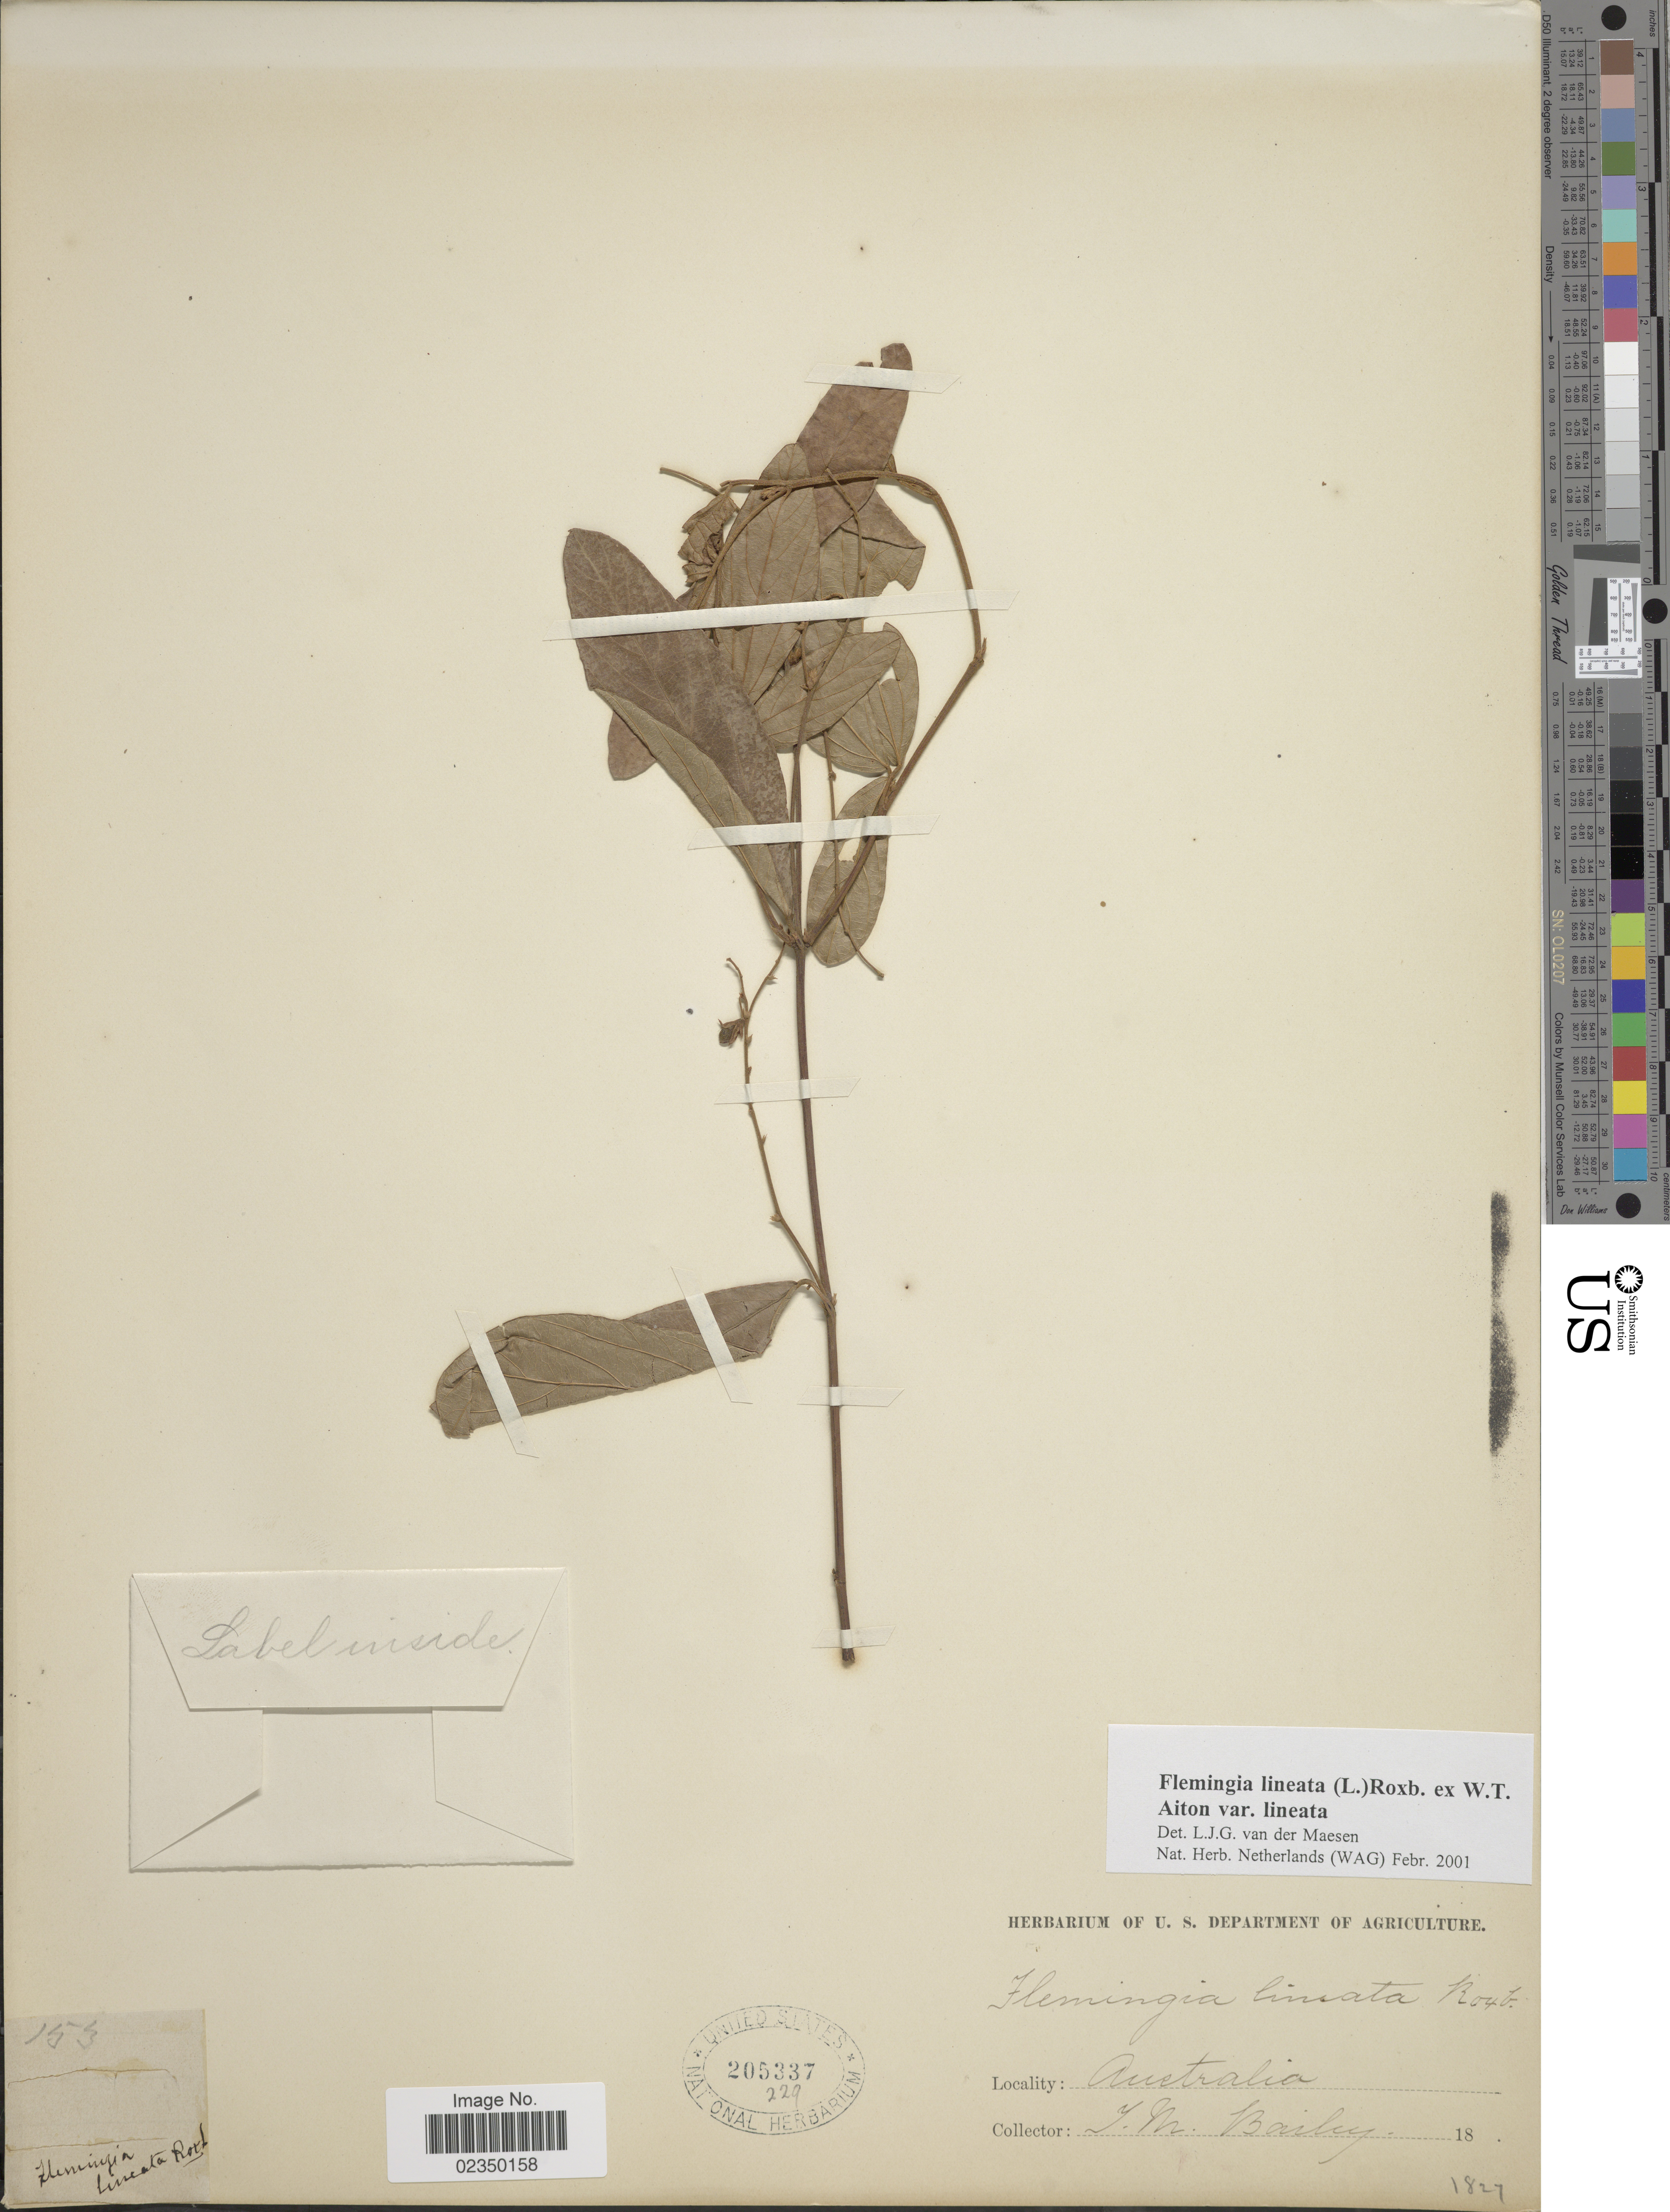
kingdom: Plantae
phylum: Tracheophyta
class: Magnoliopsida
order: Fabales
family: Fabaceae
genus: Flemingia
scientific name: Flemingia lineata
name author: (L.) Roxb.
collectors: J. W. Bailey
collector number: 153?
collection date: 1827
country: Australia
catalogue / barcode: US 205337